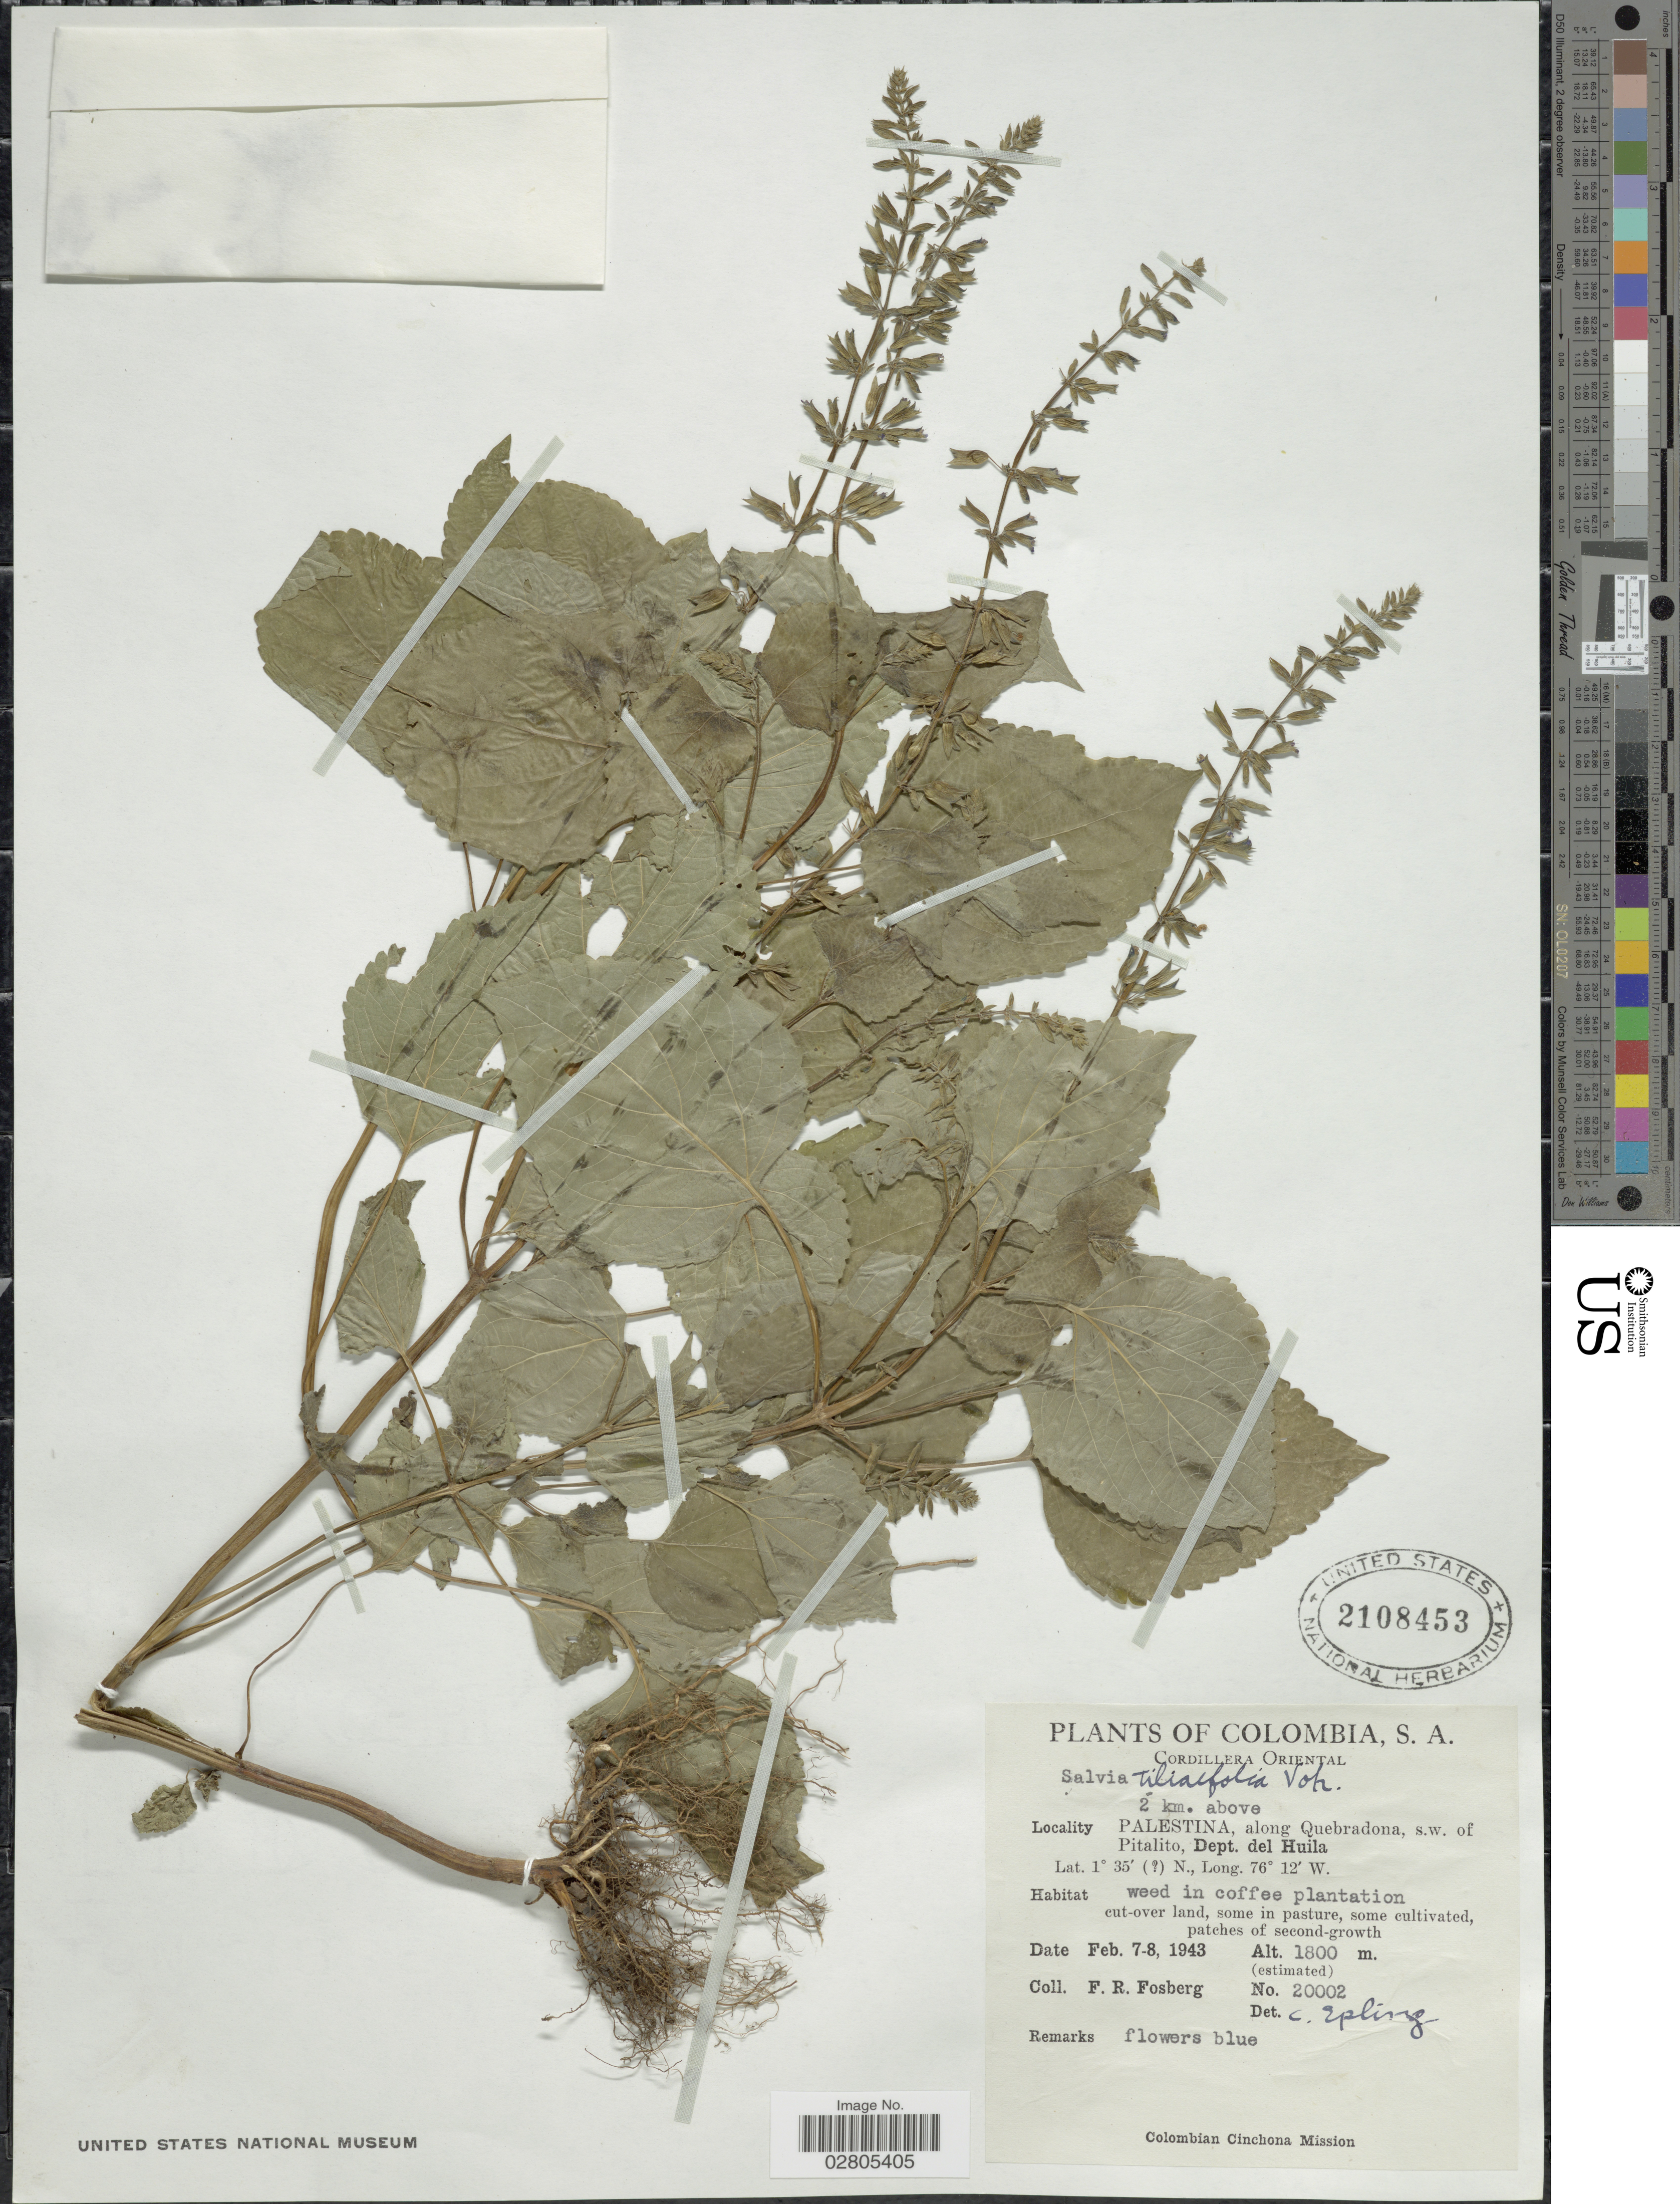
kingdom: Plantae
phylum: Tracheophyta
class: Magnoliopsida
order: Lamiales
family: Lamiaceae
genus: Salvia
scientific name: Salvia tiliifolia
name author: Vahl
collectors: F. R. Fosberg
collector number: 20002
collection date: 1943-02-07/1943-02-08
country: Colombia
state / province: Huila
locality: Cordillera Oriental, 2 km. above Palestina, along Quebradona, s.w. of Pitalito, Dept. del Huila.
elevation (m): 1800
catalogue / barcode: US 2108453